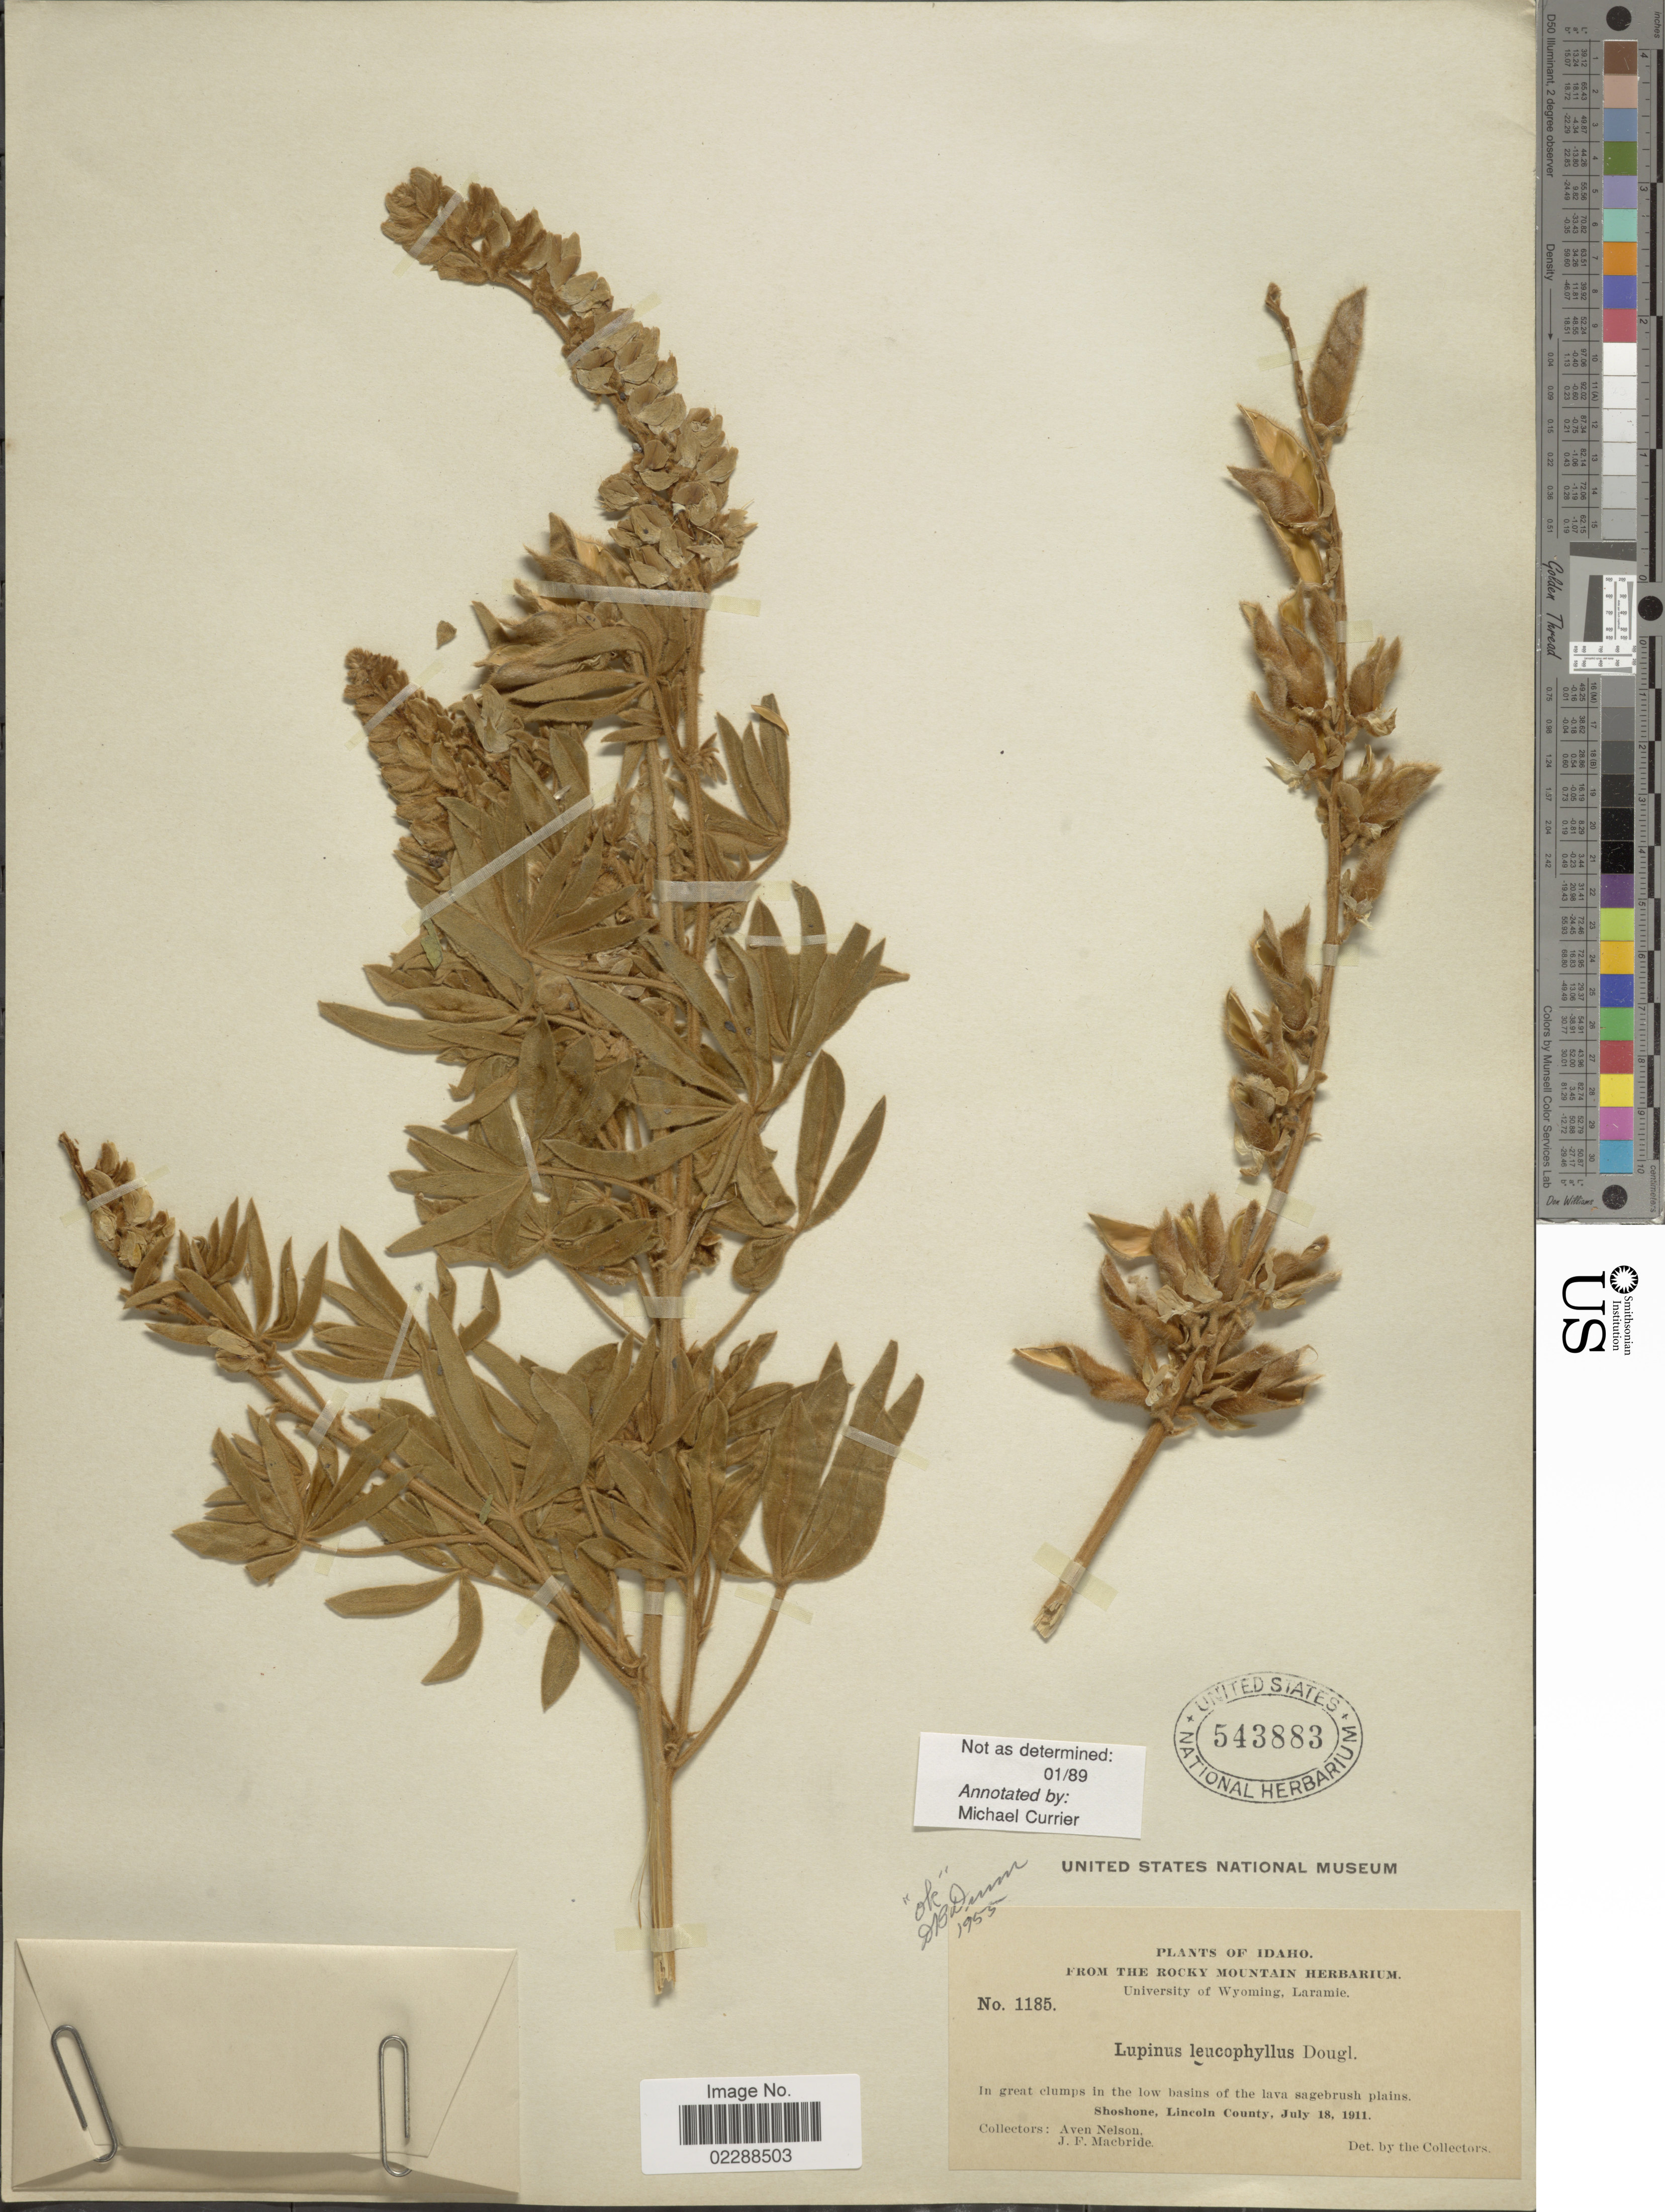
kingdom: Plantae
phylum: Tracheophyta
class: Magnoliopsida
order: Fabales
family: Fabaceae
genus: Lupinus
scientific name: Lupinus sp.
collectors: A. Nelson & J. F. Macbride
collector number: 1185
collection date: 1911-07-18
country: United States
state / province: Idaho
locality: Shoshone, Lincoln County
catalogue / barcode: US 543883